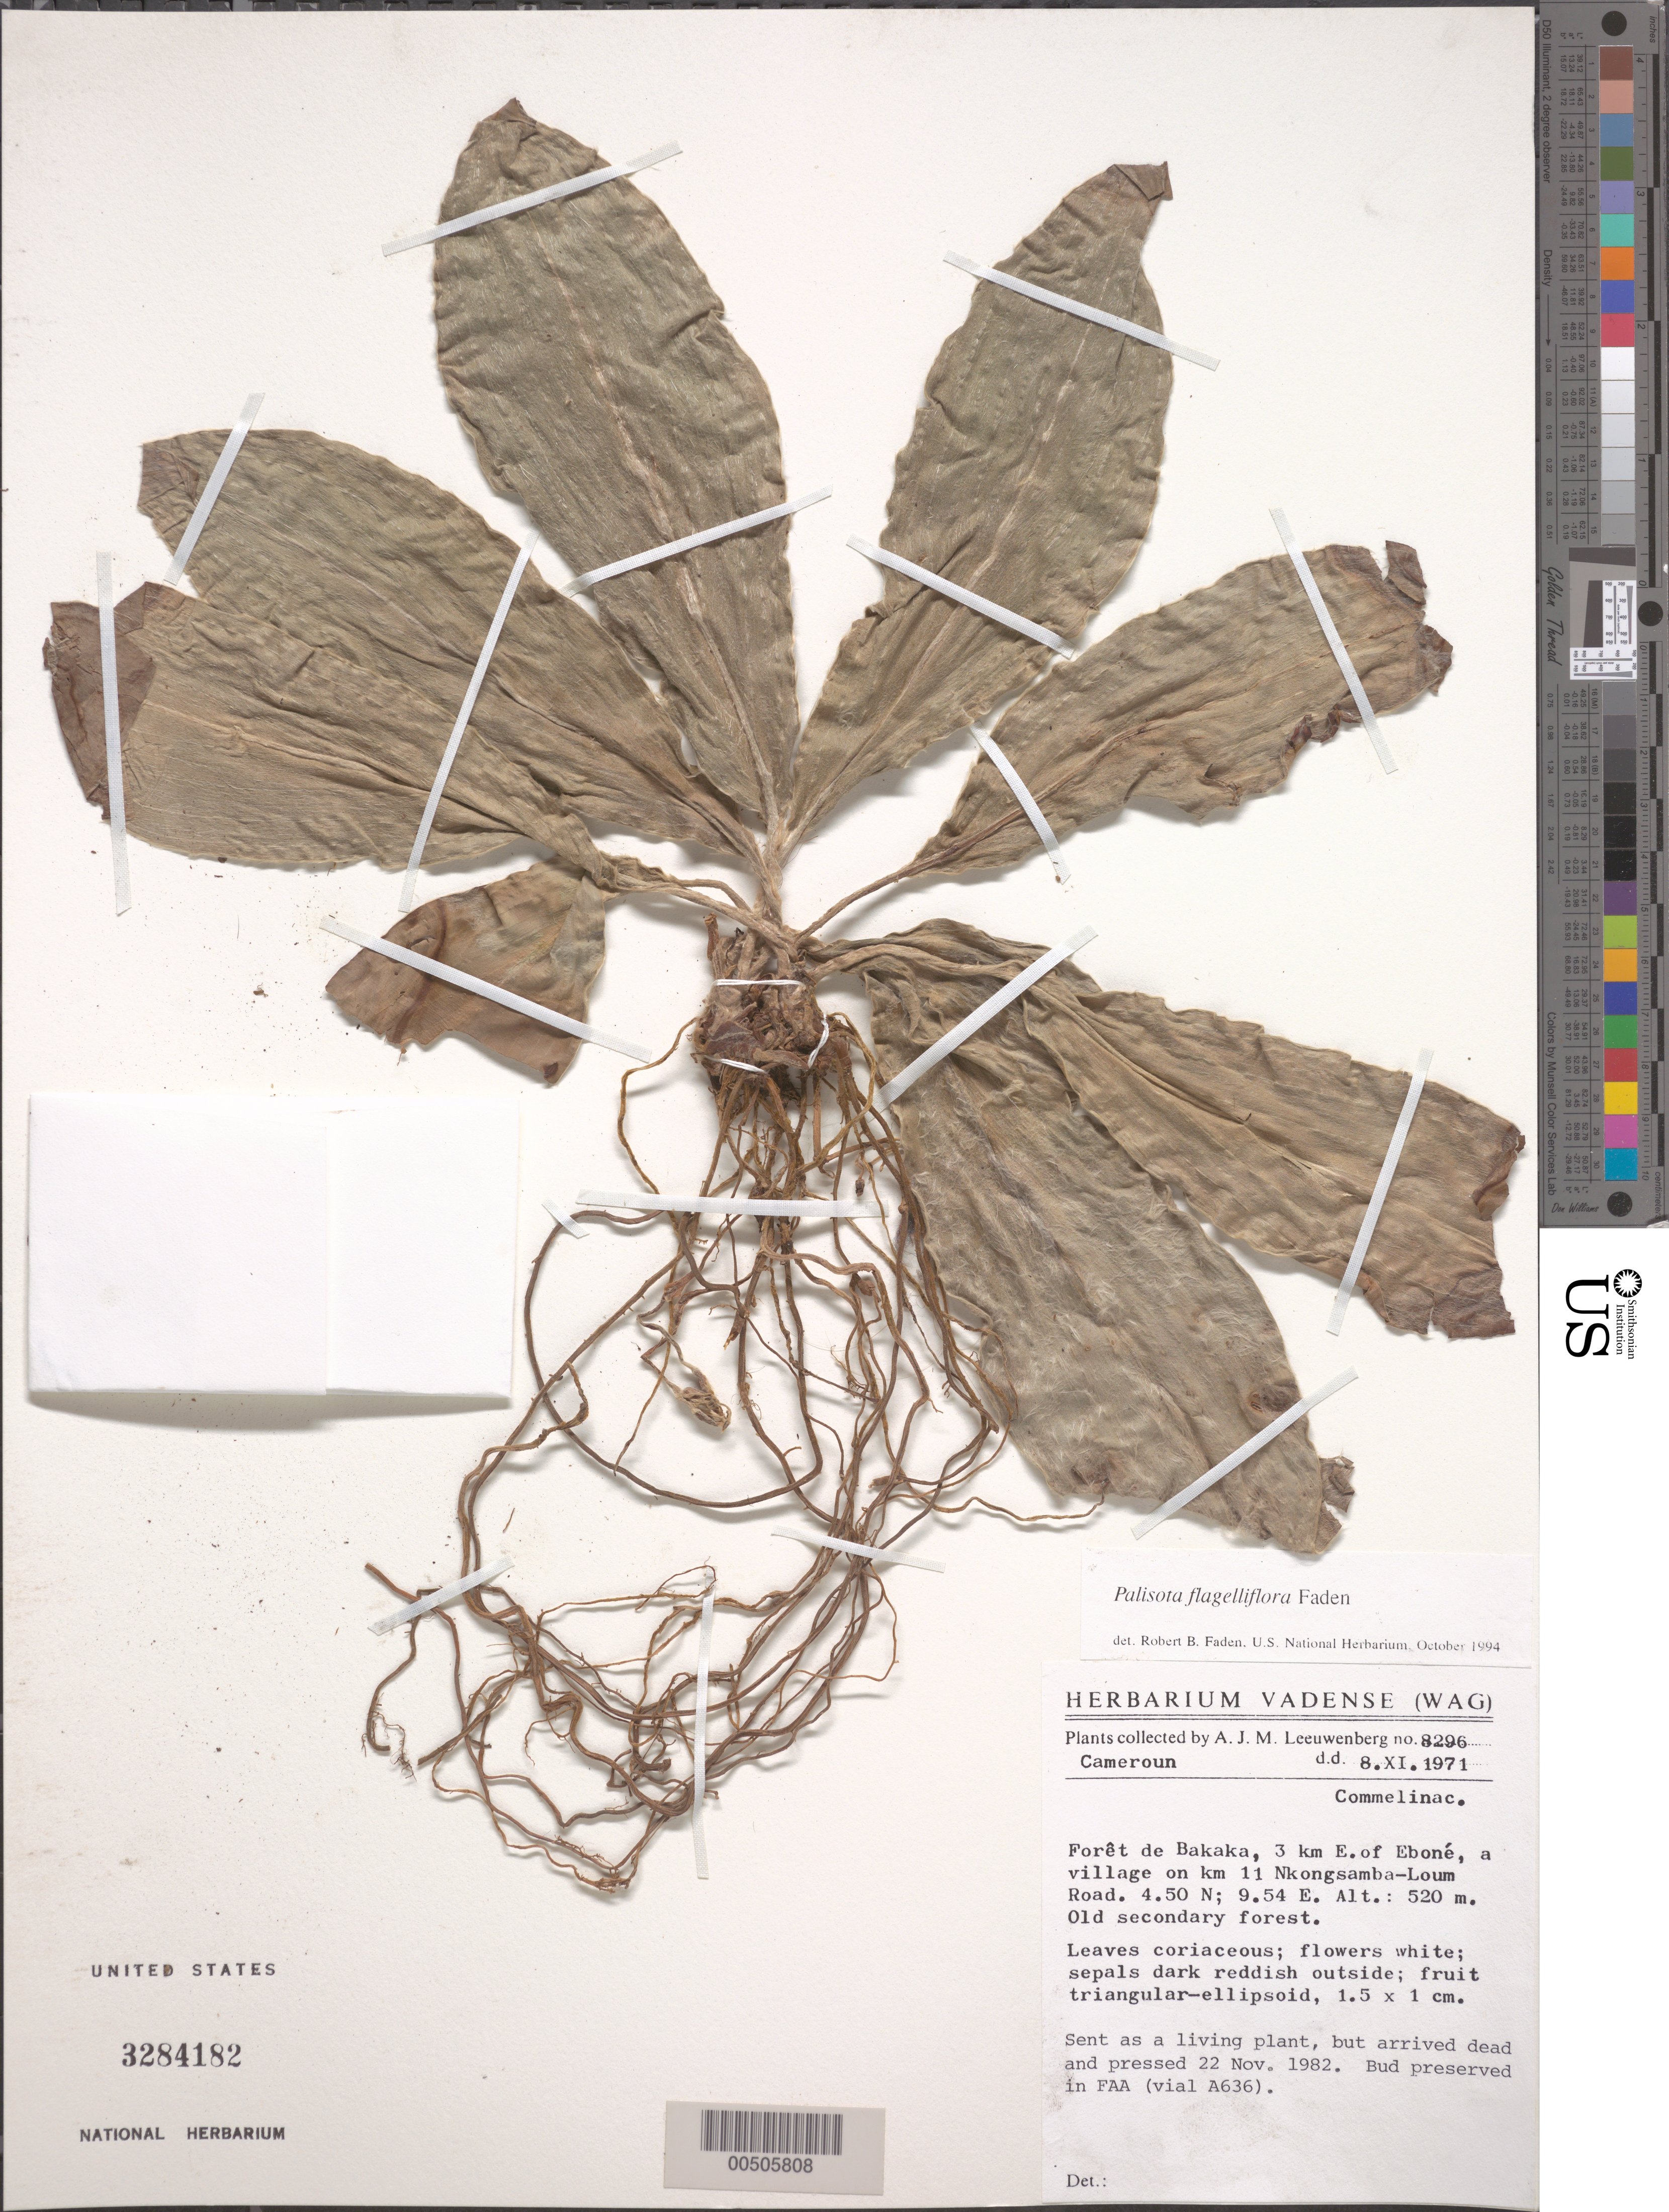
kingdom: Plantae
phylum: Tracheophyta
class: Liliopsida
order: Commelinales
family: Commelinaceae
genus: Palisota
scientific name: Palisota flagelliflora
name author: Faden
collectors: A. J. M. Leeuwenberg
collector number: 8296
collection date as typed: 08 Nov 1971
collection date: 1971-11-08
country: Cameroon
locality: E of ebone, bakaka forest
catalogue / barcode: US 3284182